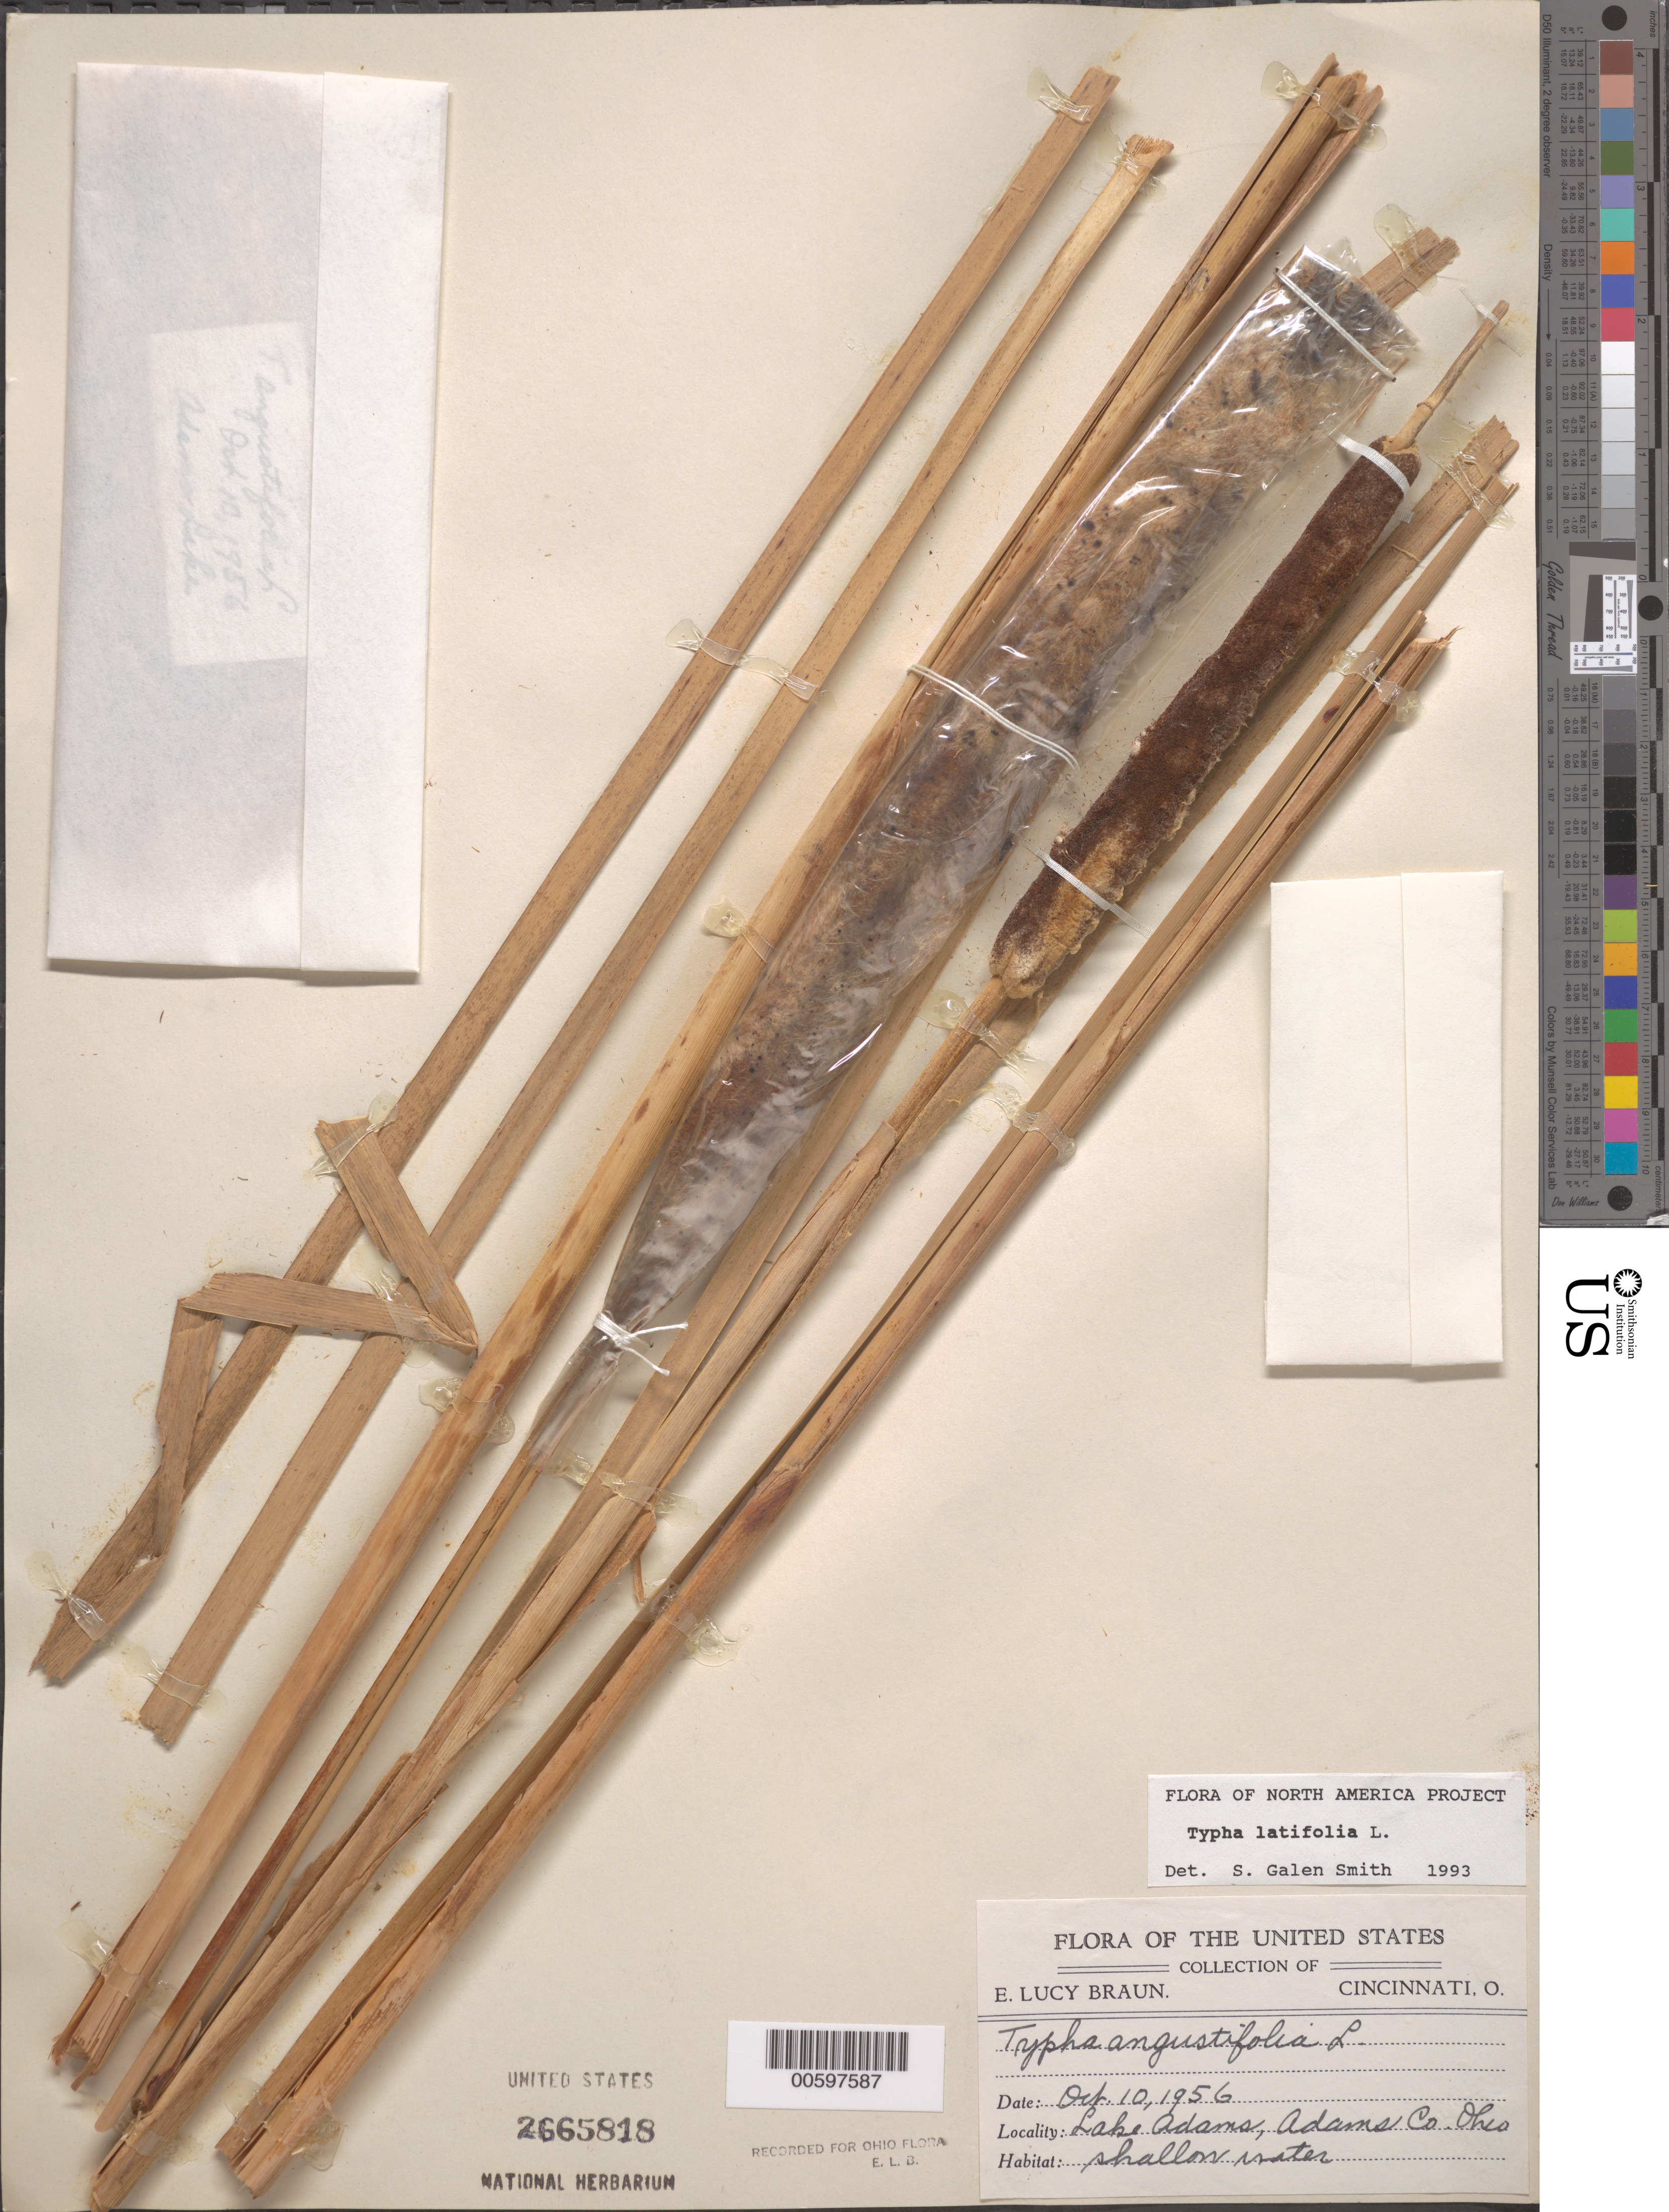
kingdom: Plantae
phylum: Tracheophyta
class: Liliopsida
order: Poales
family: Typhaceae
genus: Typha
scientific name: Typha latifolia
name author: L.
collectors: E. L. Braun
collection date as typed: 10 Oct 1956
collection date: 1956-10-10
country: United States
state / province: Ohio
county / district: Adams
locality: Lake Adams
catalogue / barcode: US 2665818